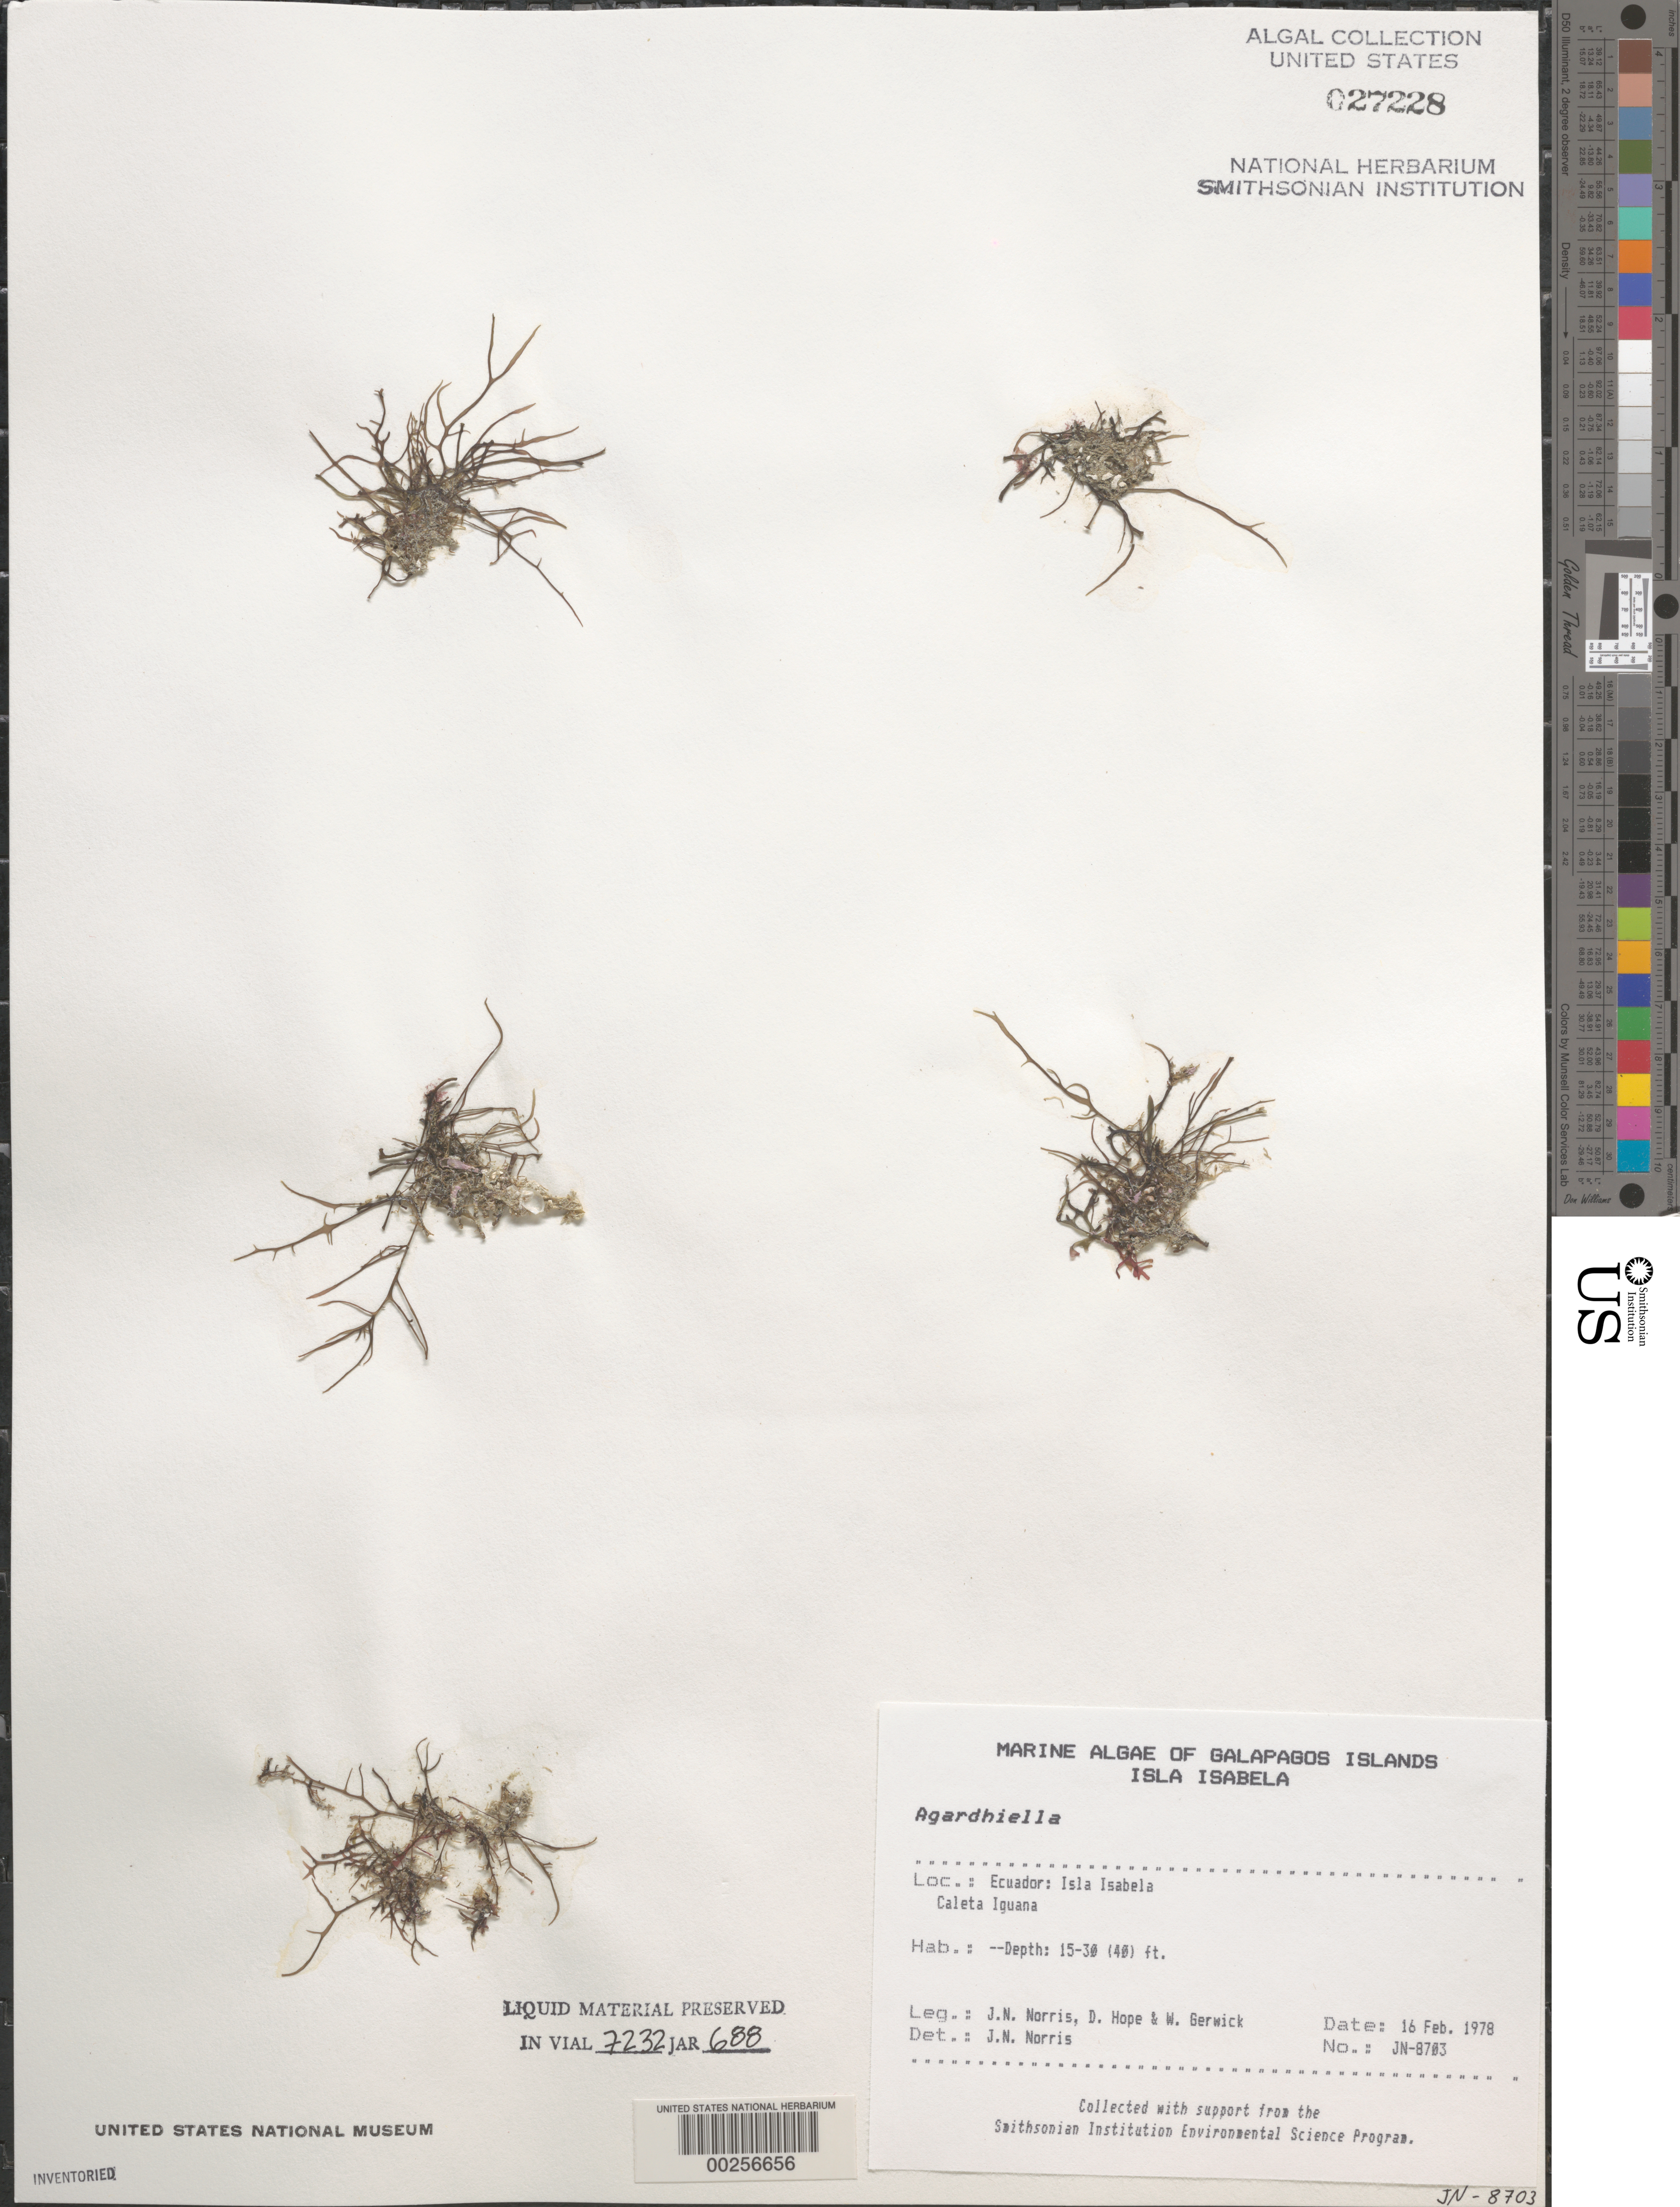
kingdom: Plantae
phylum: Rhodophyta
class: Florideophyceae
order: Gigartinales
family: Solieriaceae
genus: Agardhiella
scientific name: Agardhiella sp.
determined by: Norris, James N.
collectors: J. N. Norris, D. Hope & W. Gerwick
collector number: JN-8703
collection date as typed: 16 Feb 1978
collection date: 1978-02-16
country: Ecuador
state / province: Colón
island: Isabela [Albemarle]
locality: Caleta Iguana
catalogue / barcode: US 27228